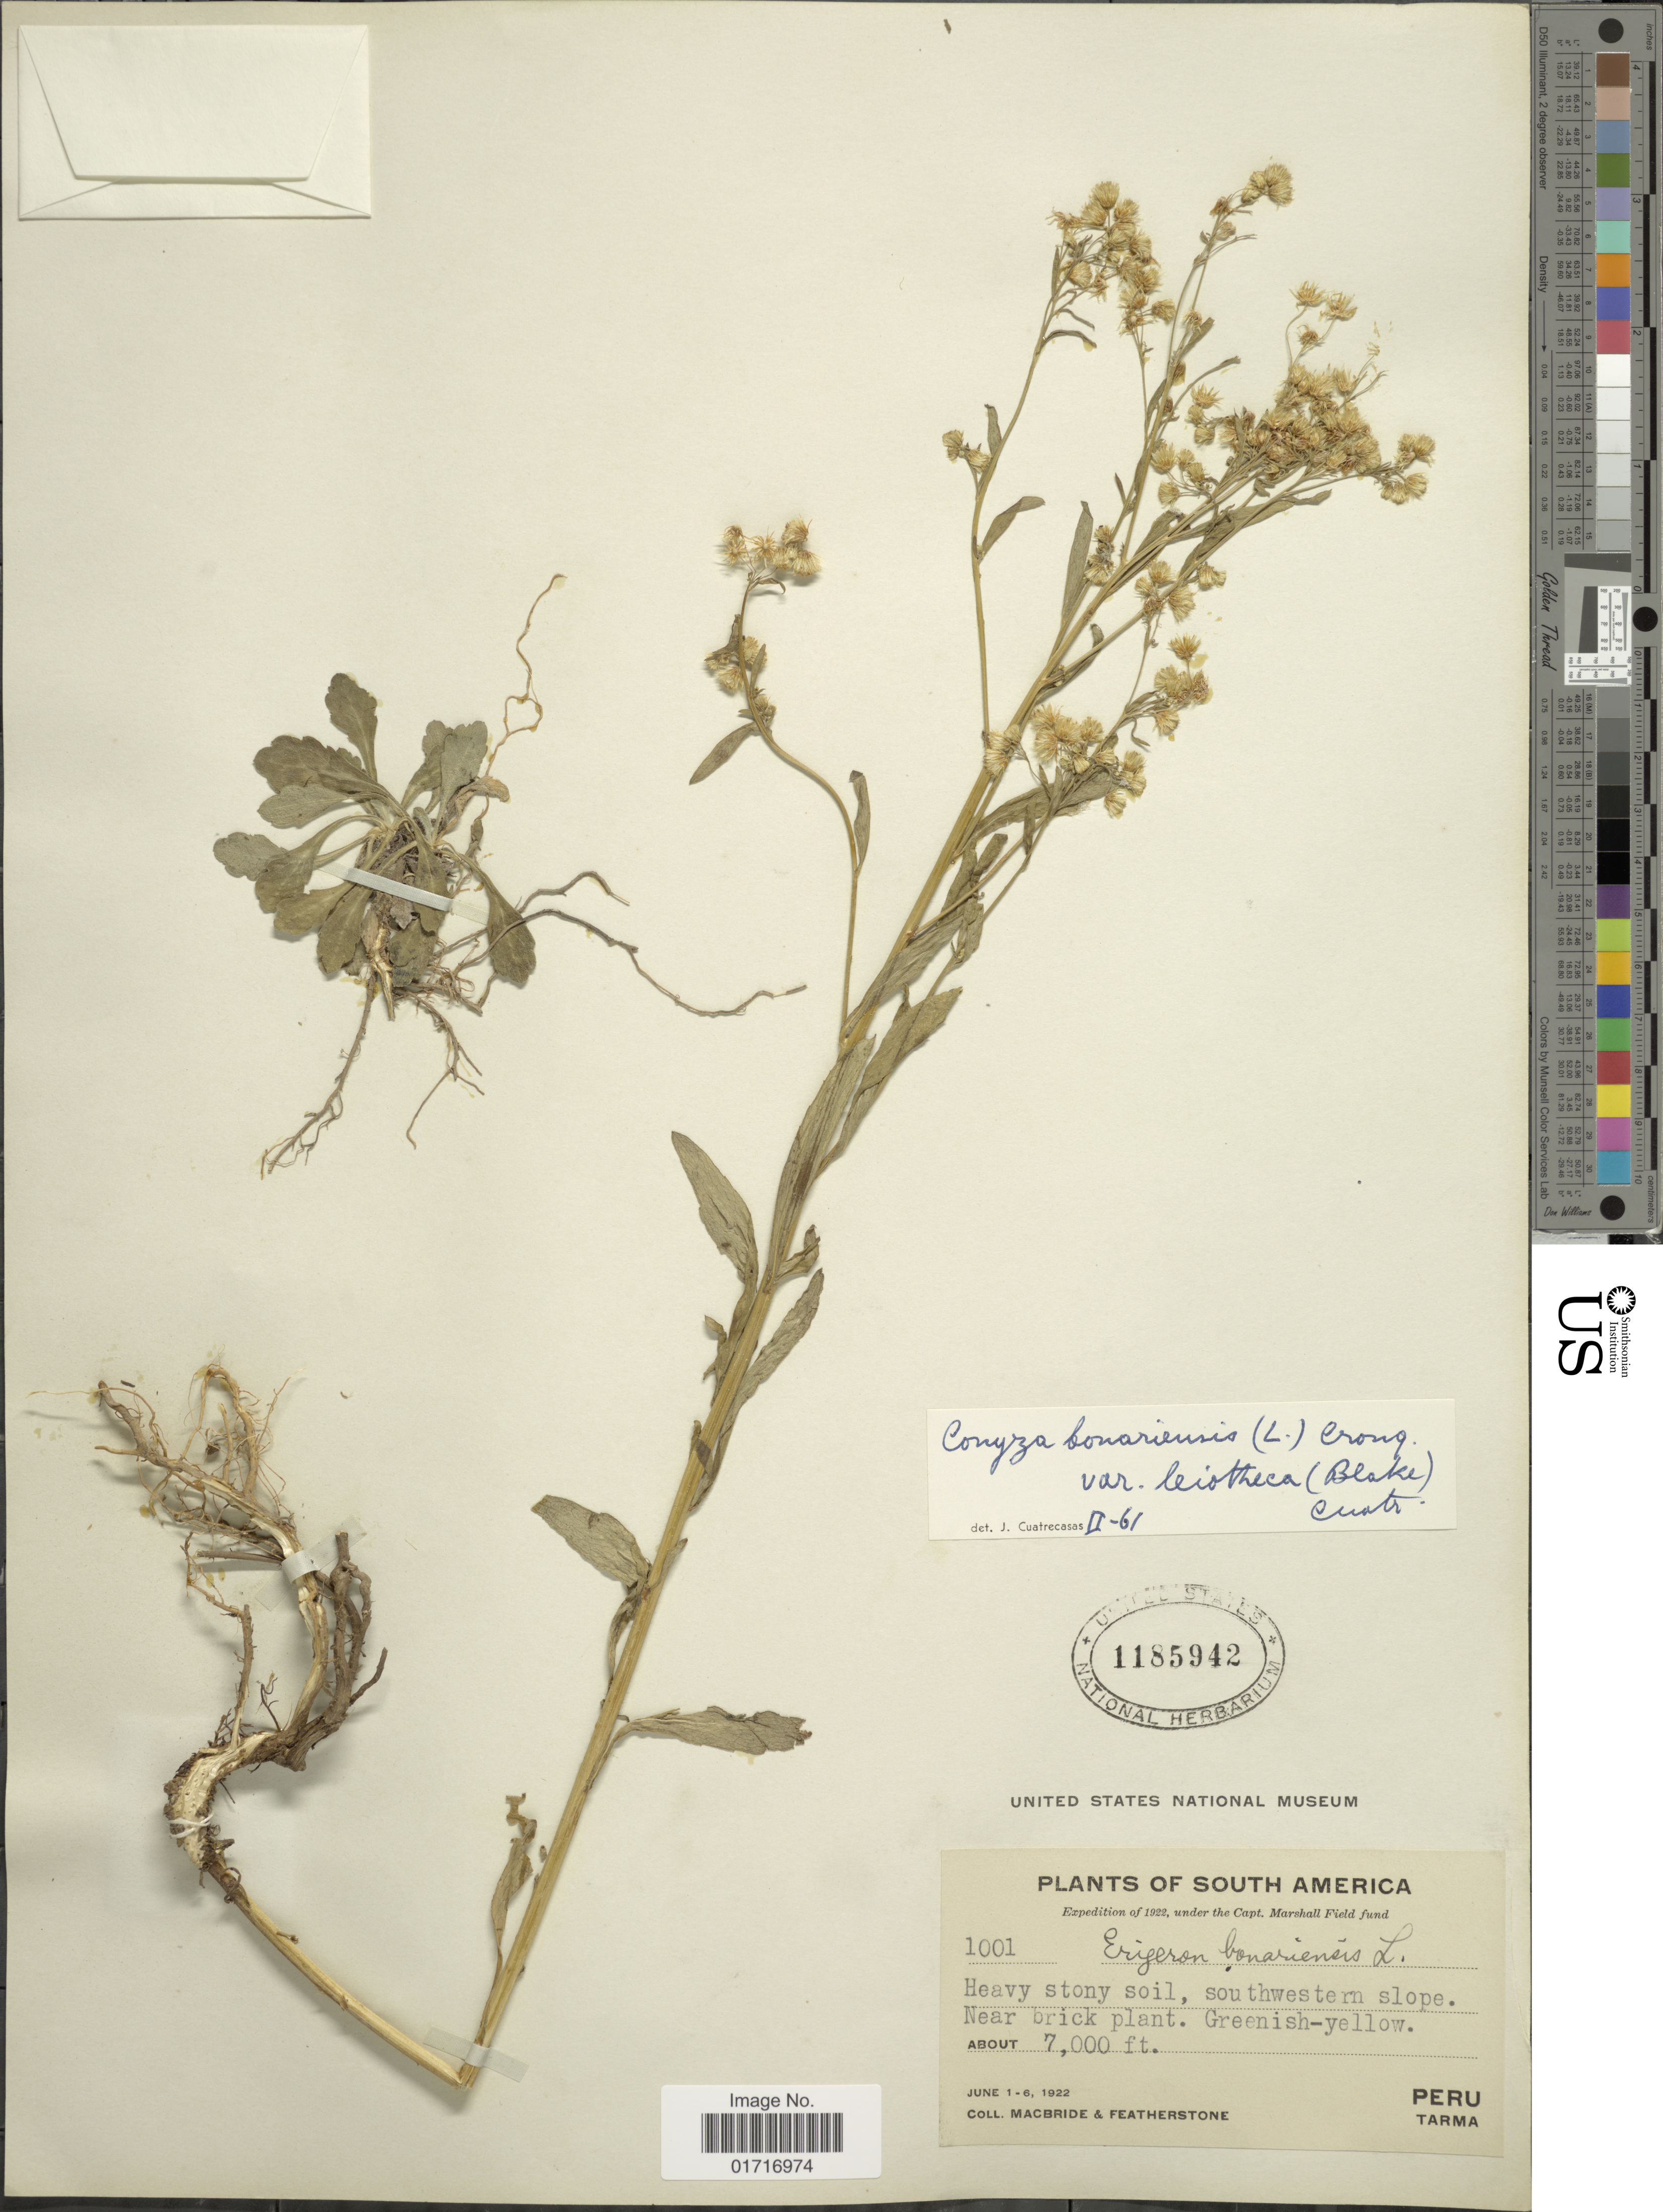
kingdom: Plantae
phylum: Tracheophyta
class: Magnoliopsida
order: Asterales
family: Asteraceae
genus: Conyza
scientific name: Conyza bonariensis var. leiotheca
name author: (S.F. Blake) Cuatrec.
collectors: Macbride, -- & -. Featherstone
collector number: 1001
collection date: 1922-06-01/1922-06-06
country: Peru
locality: Peru, Tarma. Southwestern slope, Near brick plant.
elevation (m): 2134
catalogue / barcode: US 1185942